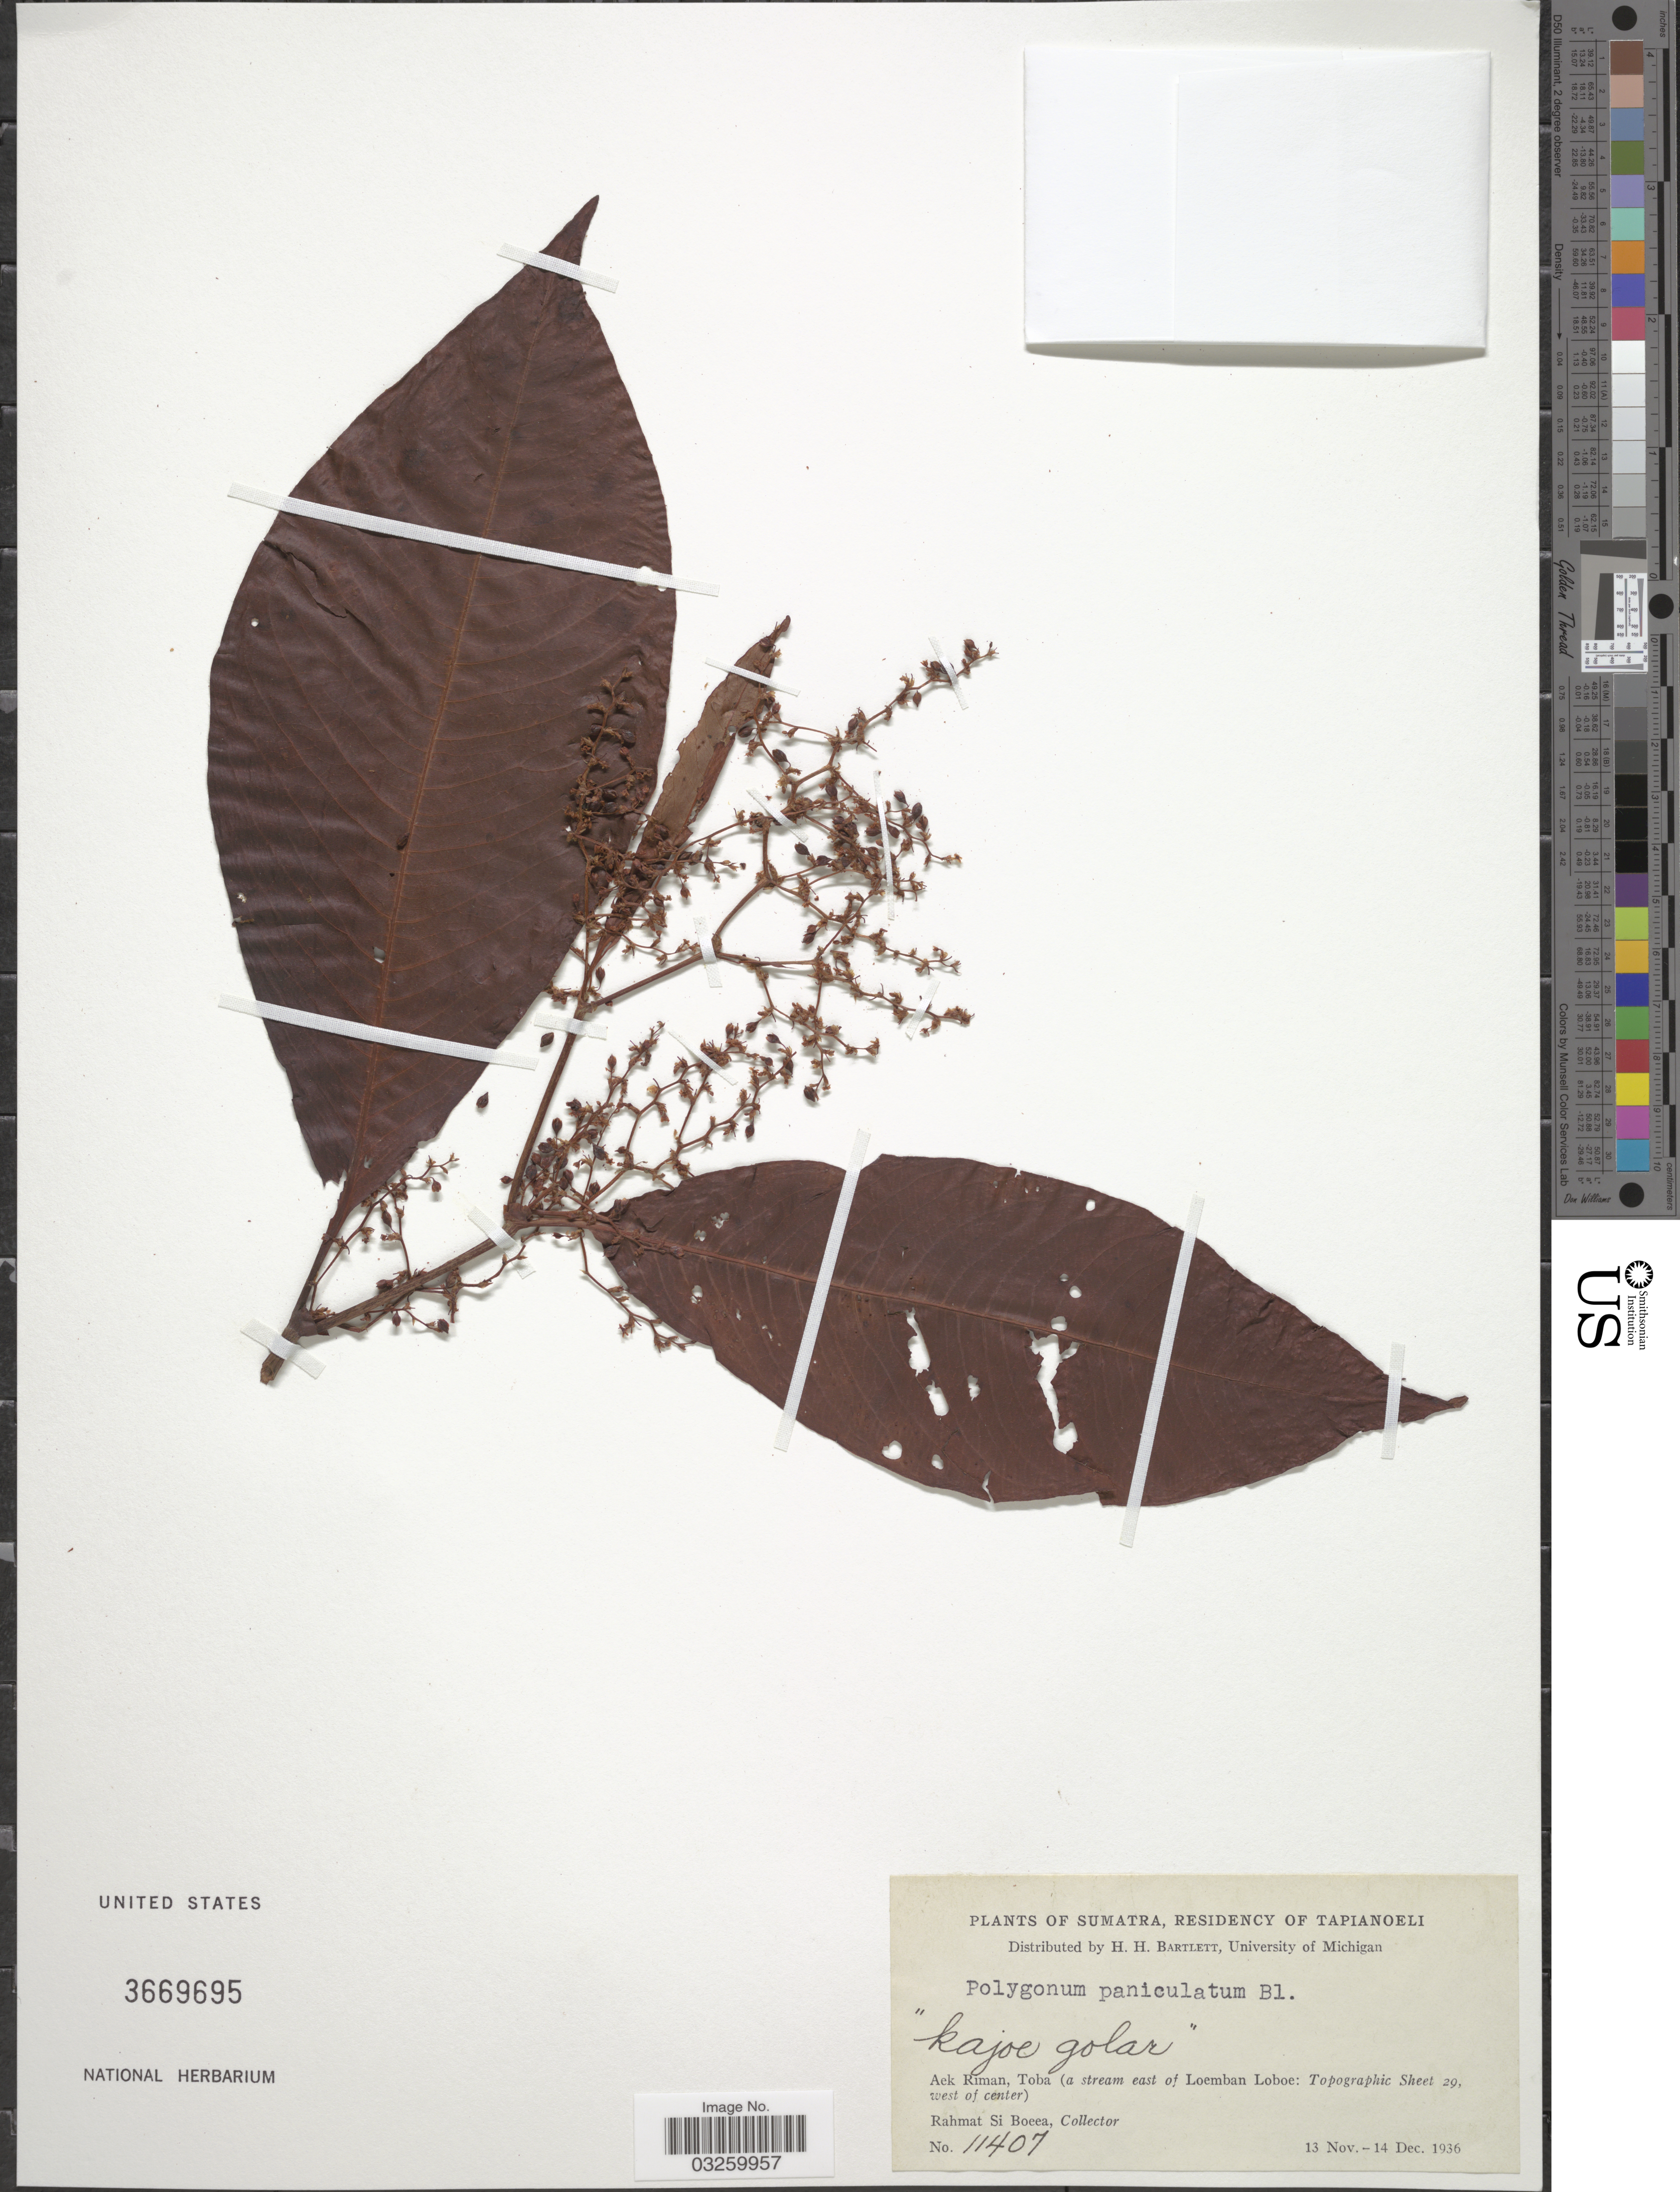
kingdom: Plantae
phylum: Tracheophyta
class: Magnoliopsida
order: Caryophyllales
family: Polygonaceae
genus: Koenigia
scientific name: Koenigia mollis var. paniculata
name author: (Blume) T.M. Schust. & Reveal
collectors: Rahmat Si Boeea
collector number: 11407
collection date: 1936-11-13/1936-12-14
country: Indonesia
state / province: Sumatra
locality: Residency of Tapianoeli. Aek Riman, Toba (a stream east of Loemban Loboe: Topographic Sheet 29, west of center).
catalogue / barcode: US 3669695